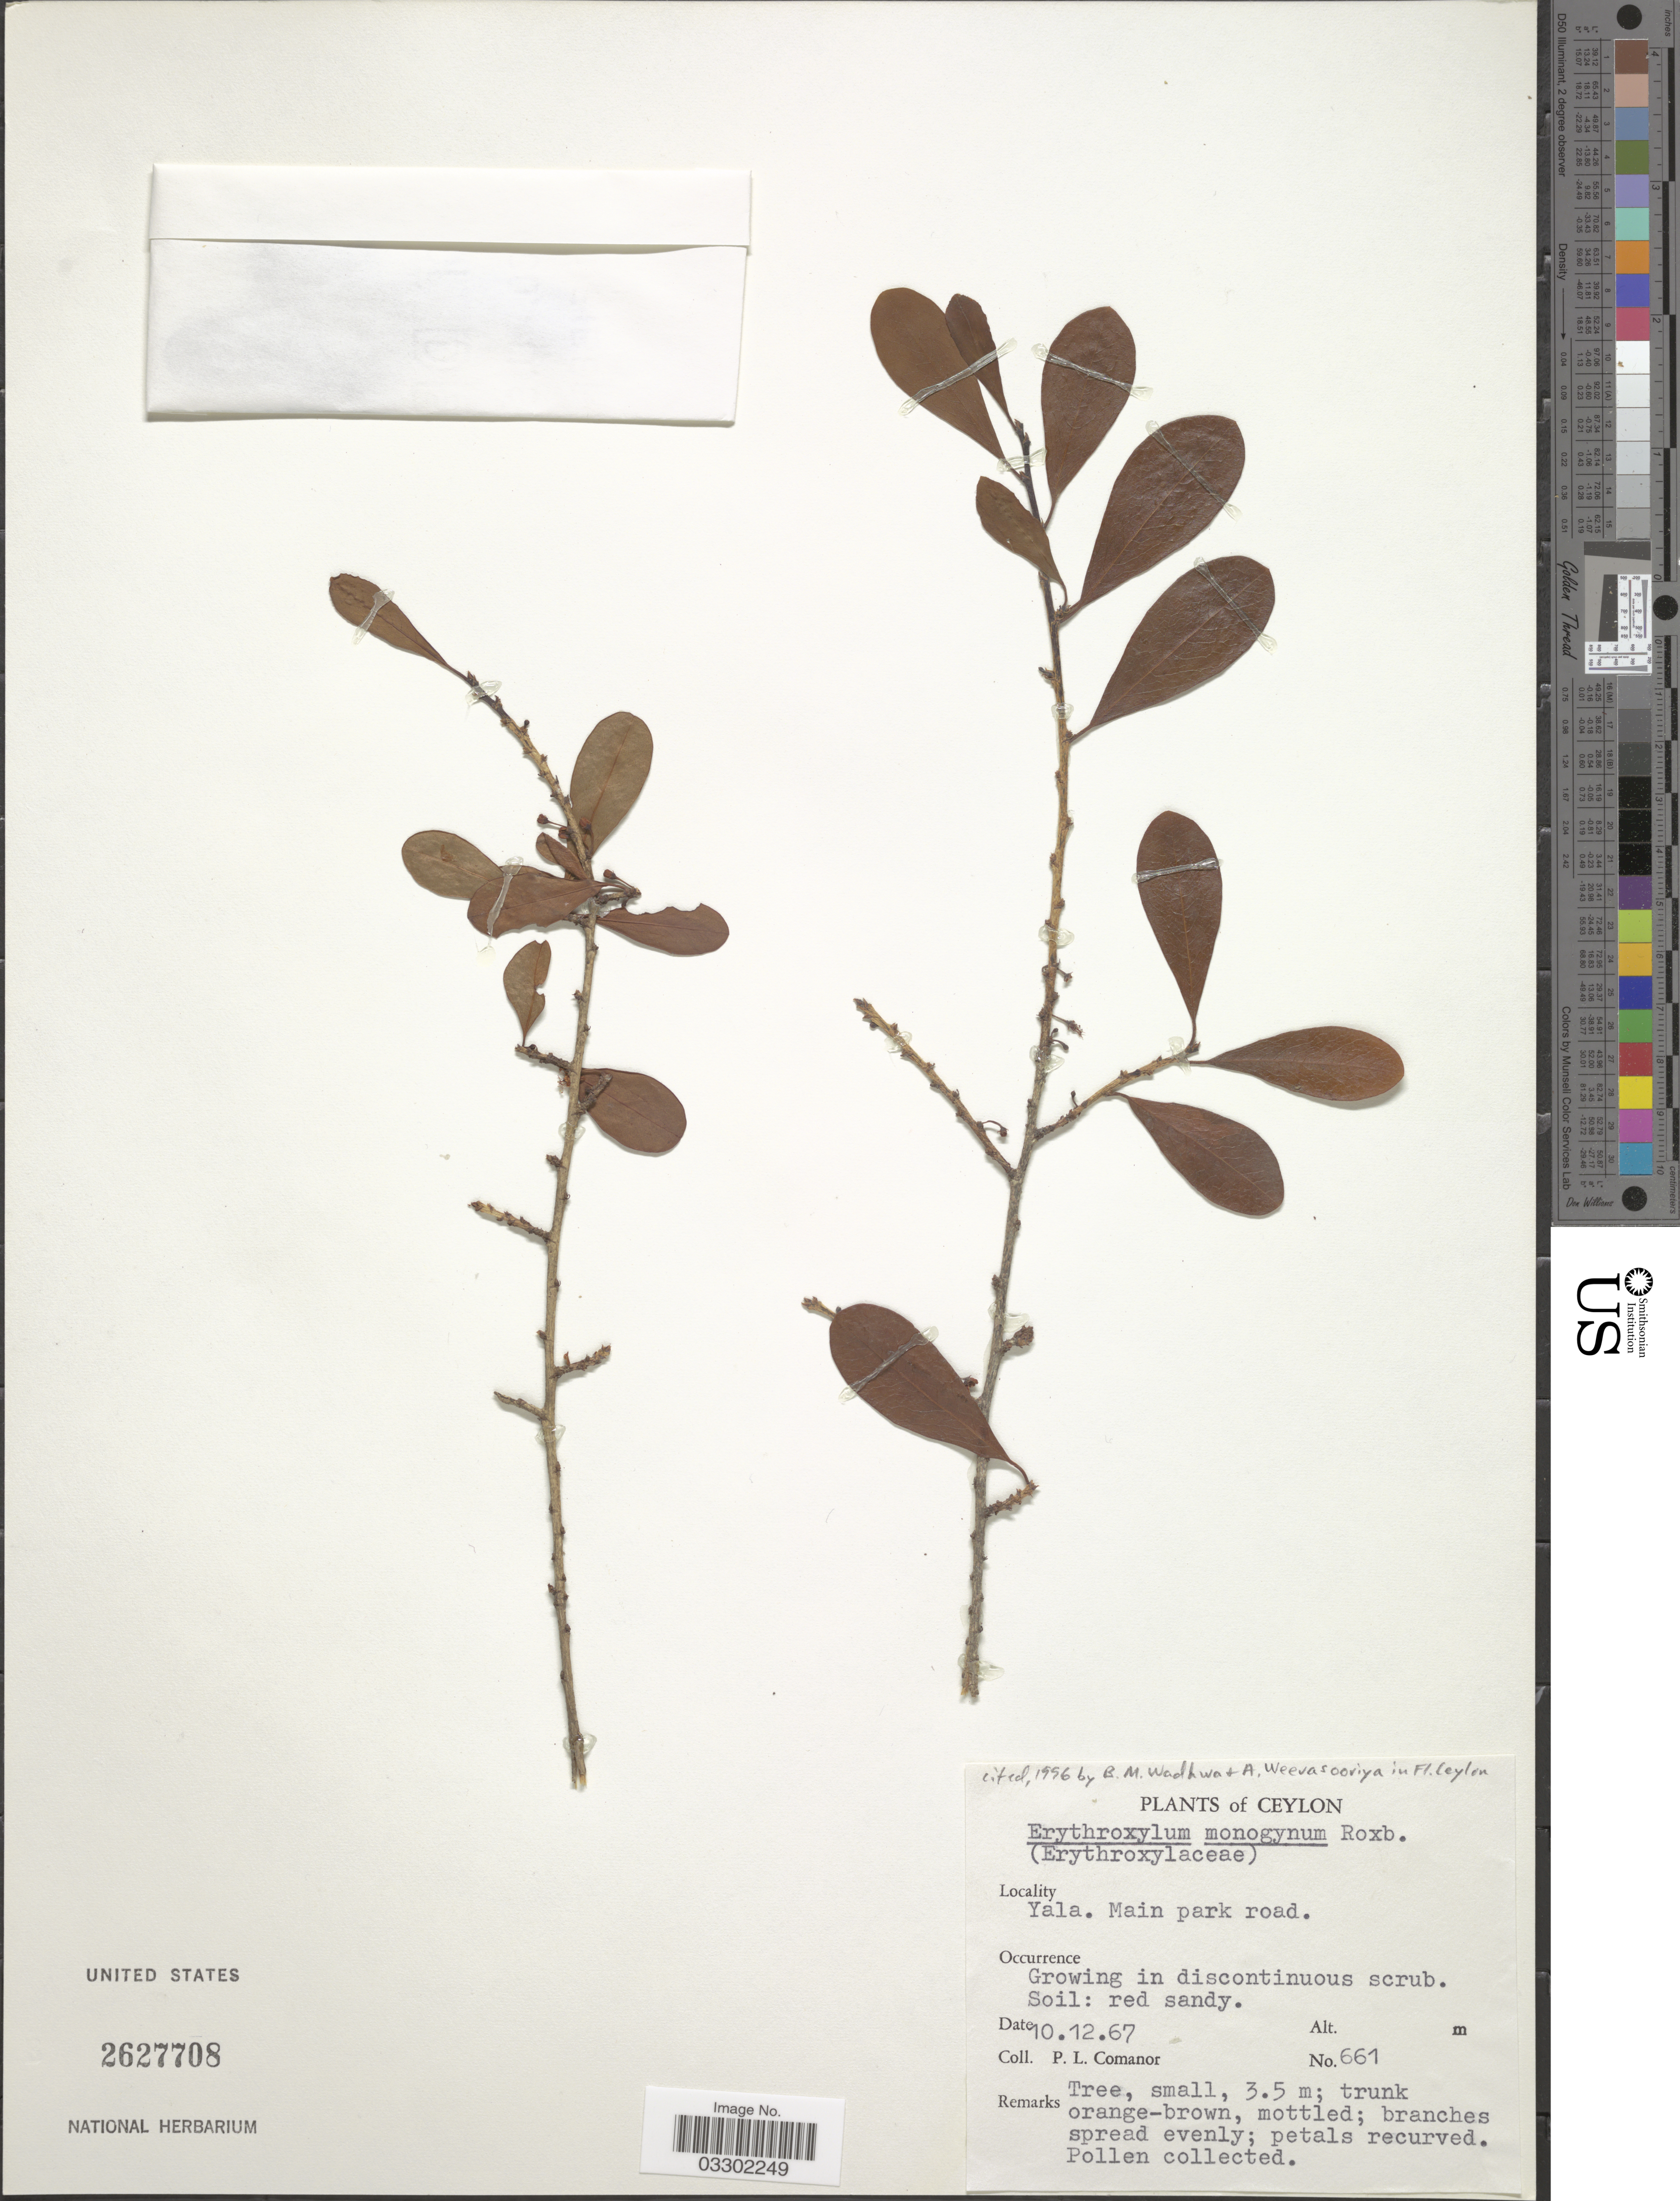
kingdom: Plantae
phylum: Tracheophyta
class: Magnoliopsida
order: Malpighiales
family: Erythroxylaceae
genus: Erythroxylum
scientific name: Erythroxylum monogynum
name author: Roxb.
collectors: P. Comanor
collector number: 661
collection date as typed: Transcribed d/m/y: 10/12/67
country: Sri Lanka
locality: Ceylon, Yala. Main park road.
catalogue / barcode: US 2627708